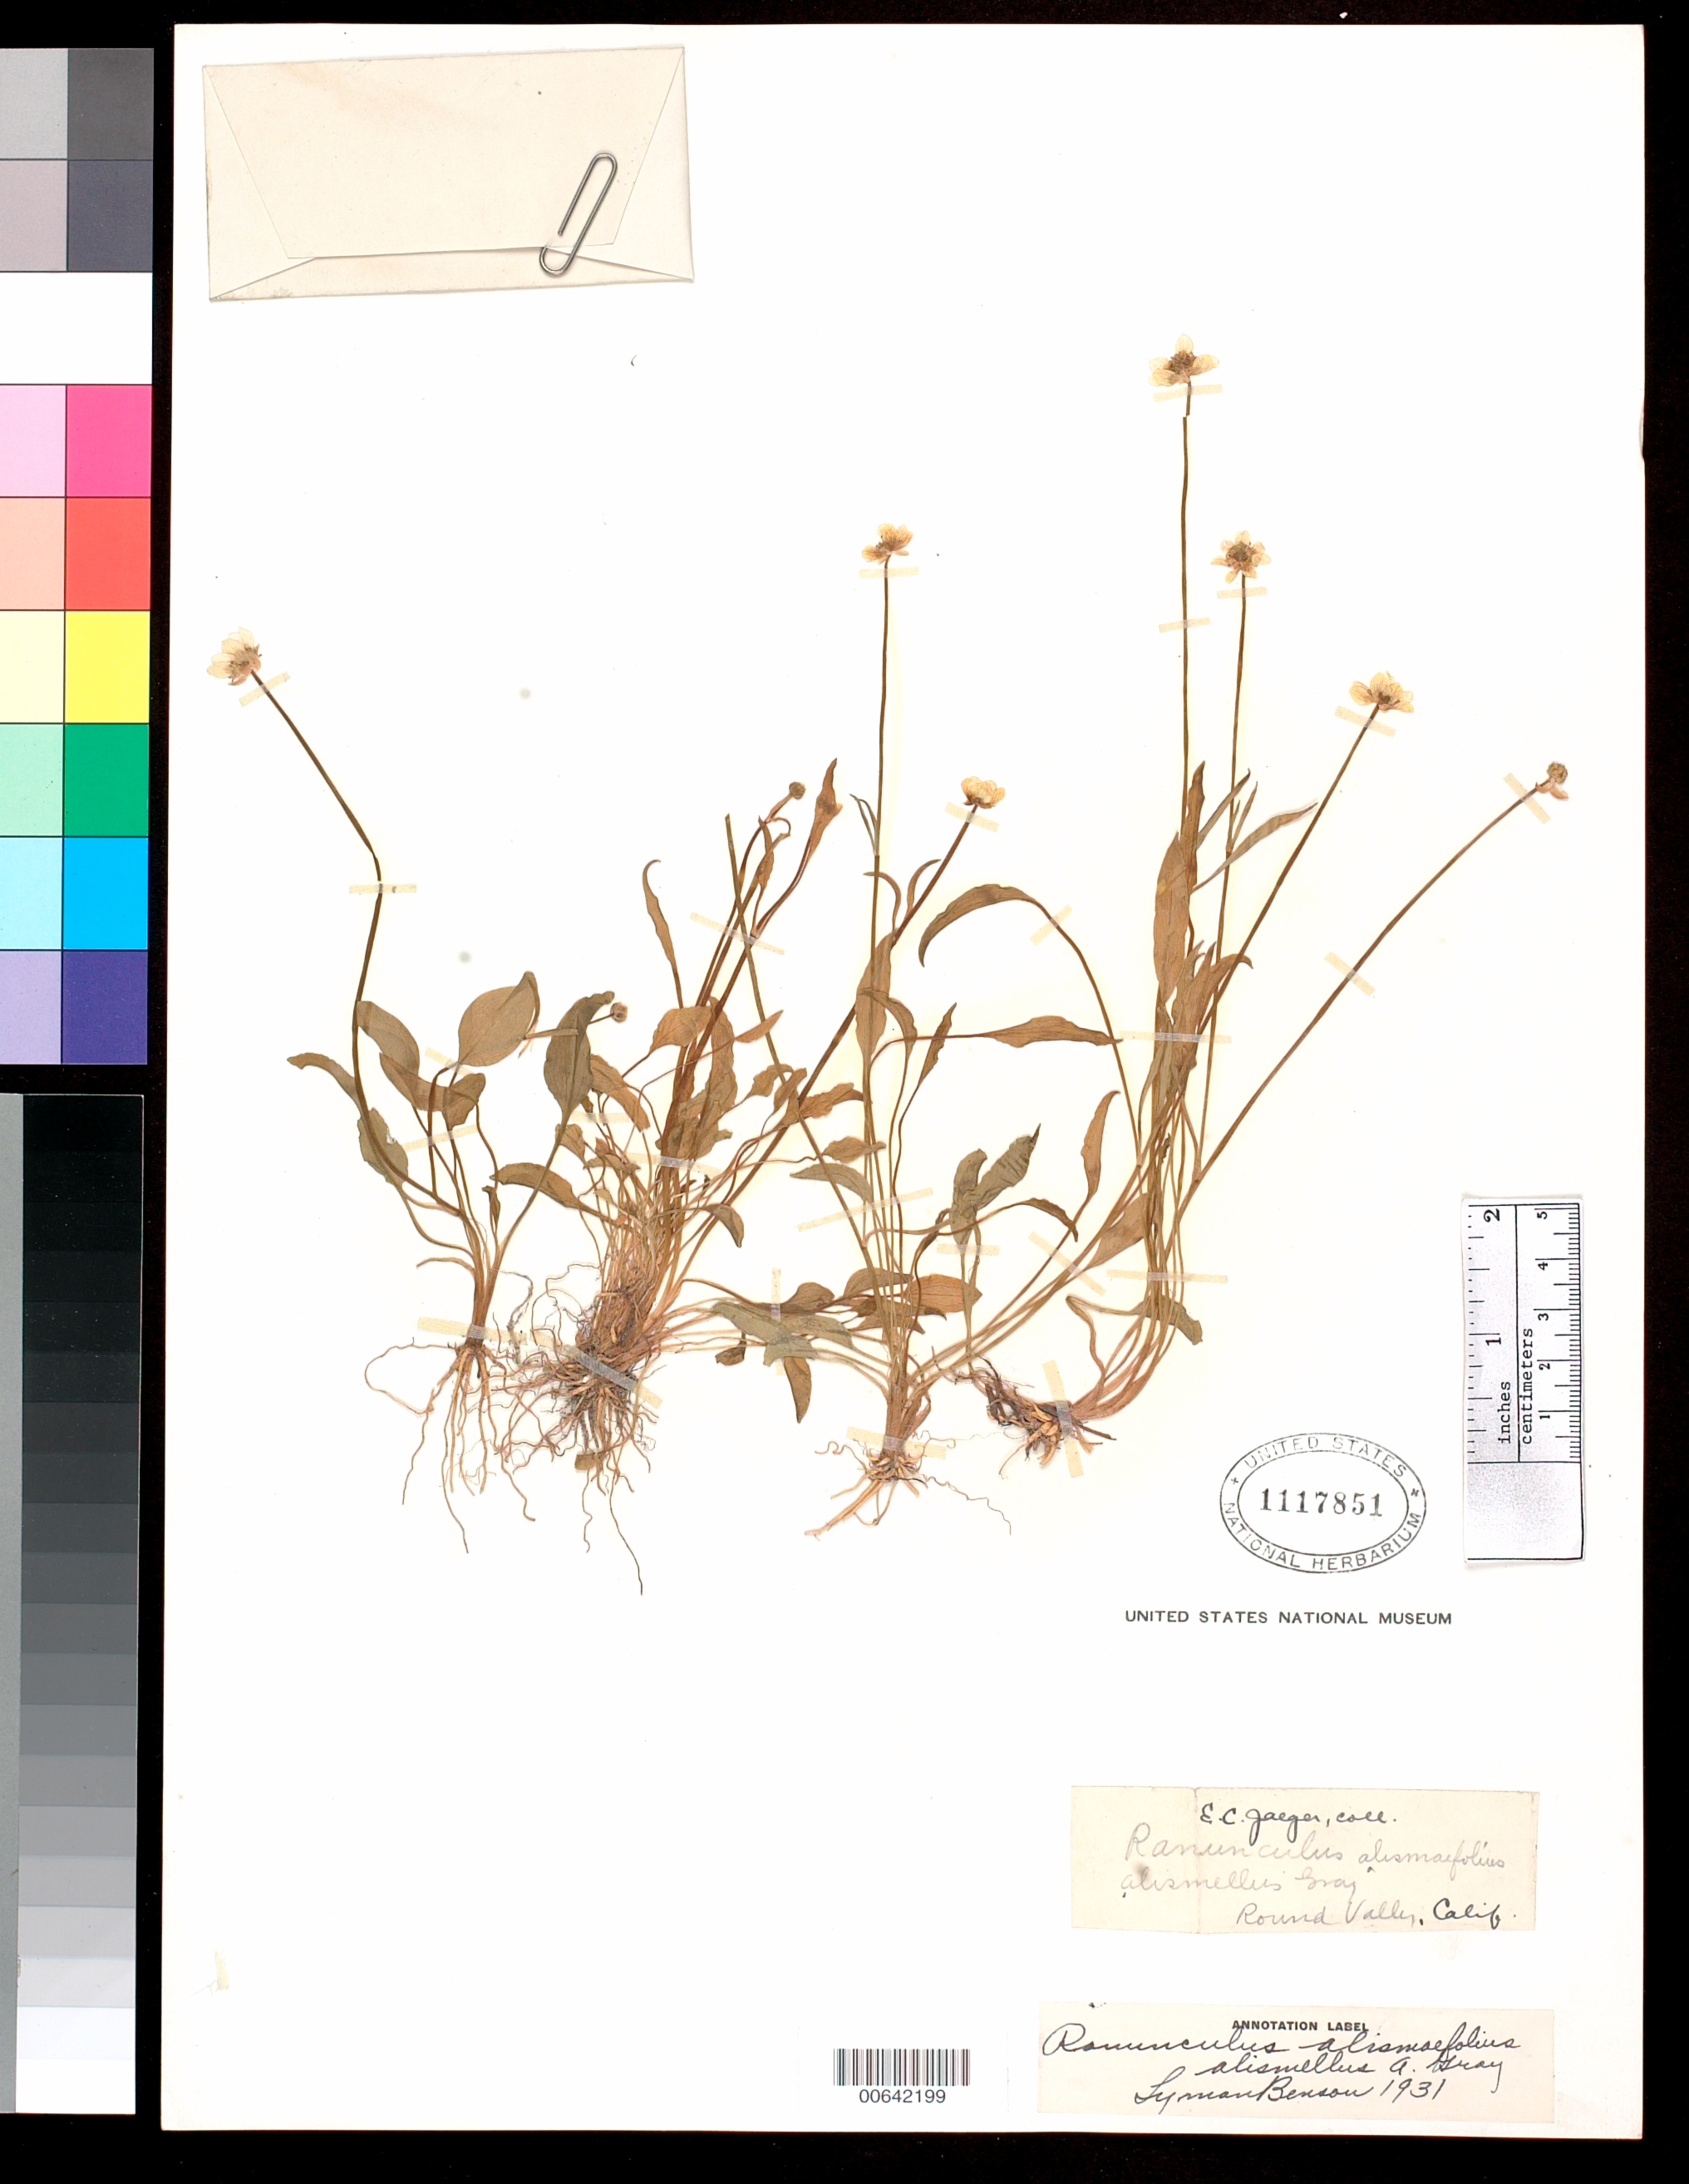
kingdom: Plantae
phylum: Tracheophyta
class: Magnoliopsida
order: Ranunculales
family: Ranunculaceae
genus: Ranunculus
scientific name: Ranunculus alismifolius var. alismellus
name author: A. Gray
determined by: Benson, L. D., (POM), Pomona College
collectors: E. Jaeger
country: United States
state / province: California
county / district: Riverside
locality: Round Valley.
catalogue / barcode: US 1117851